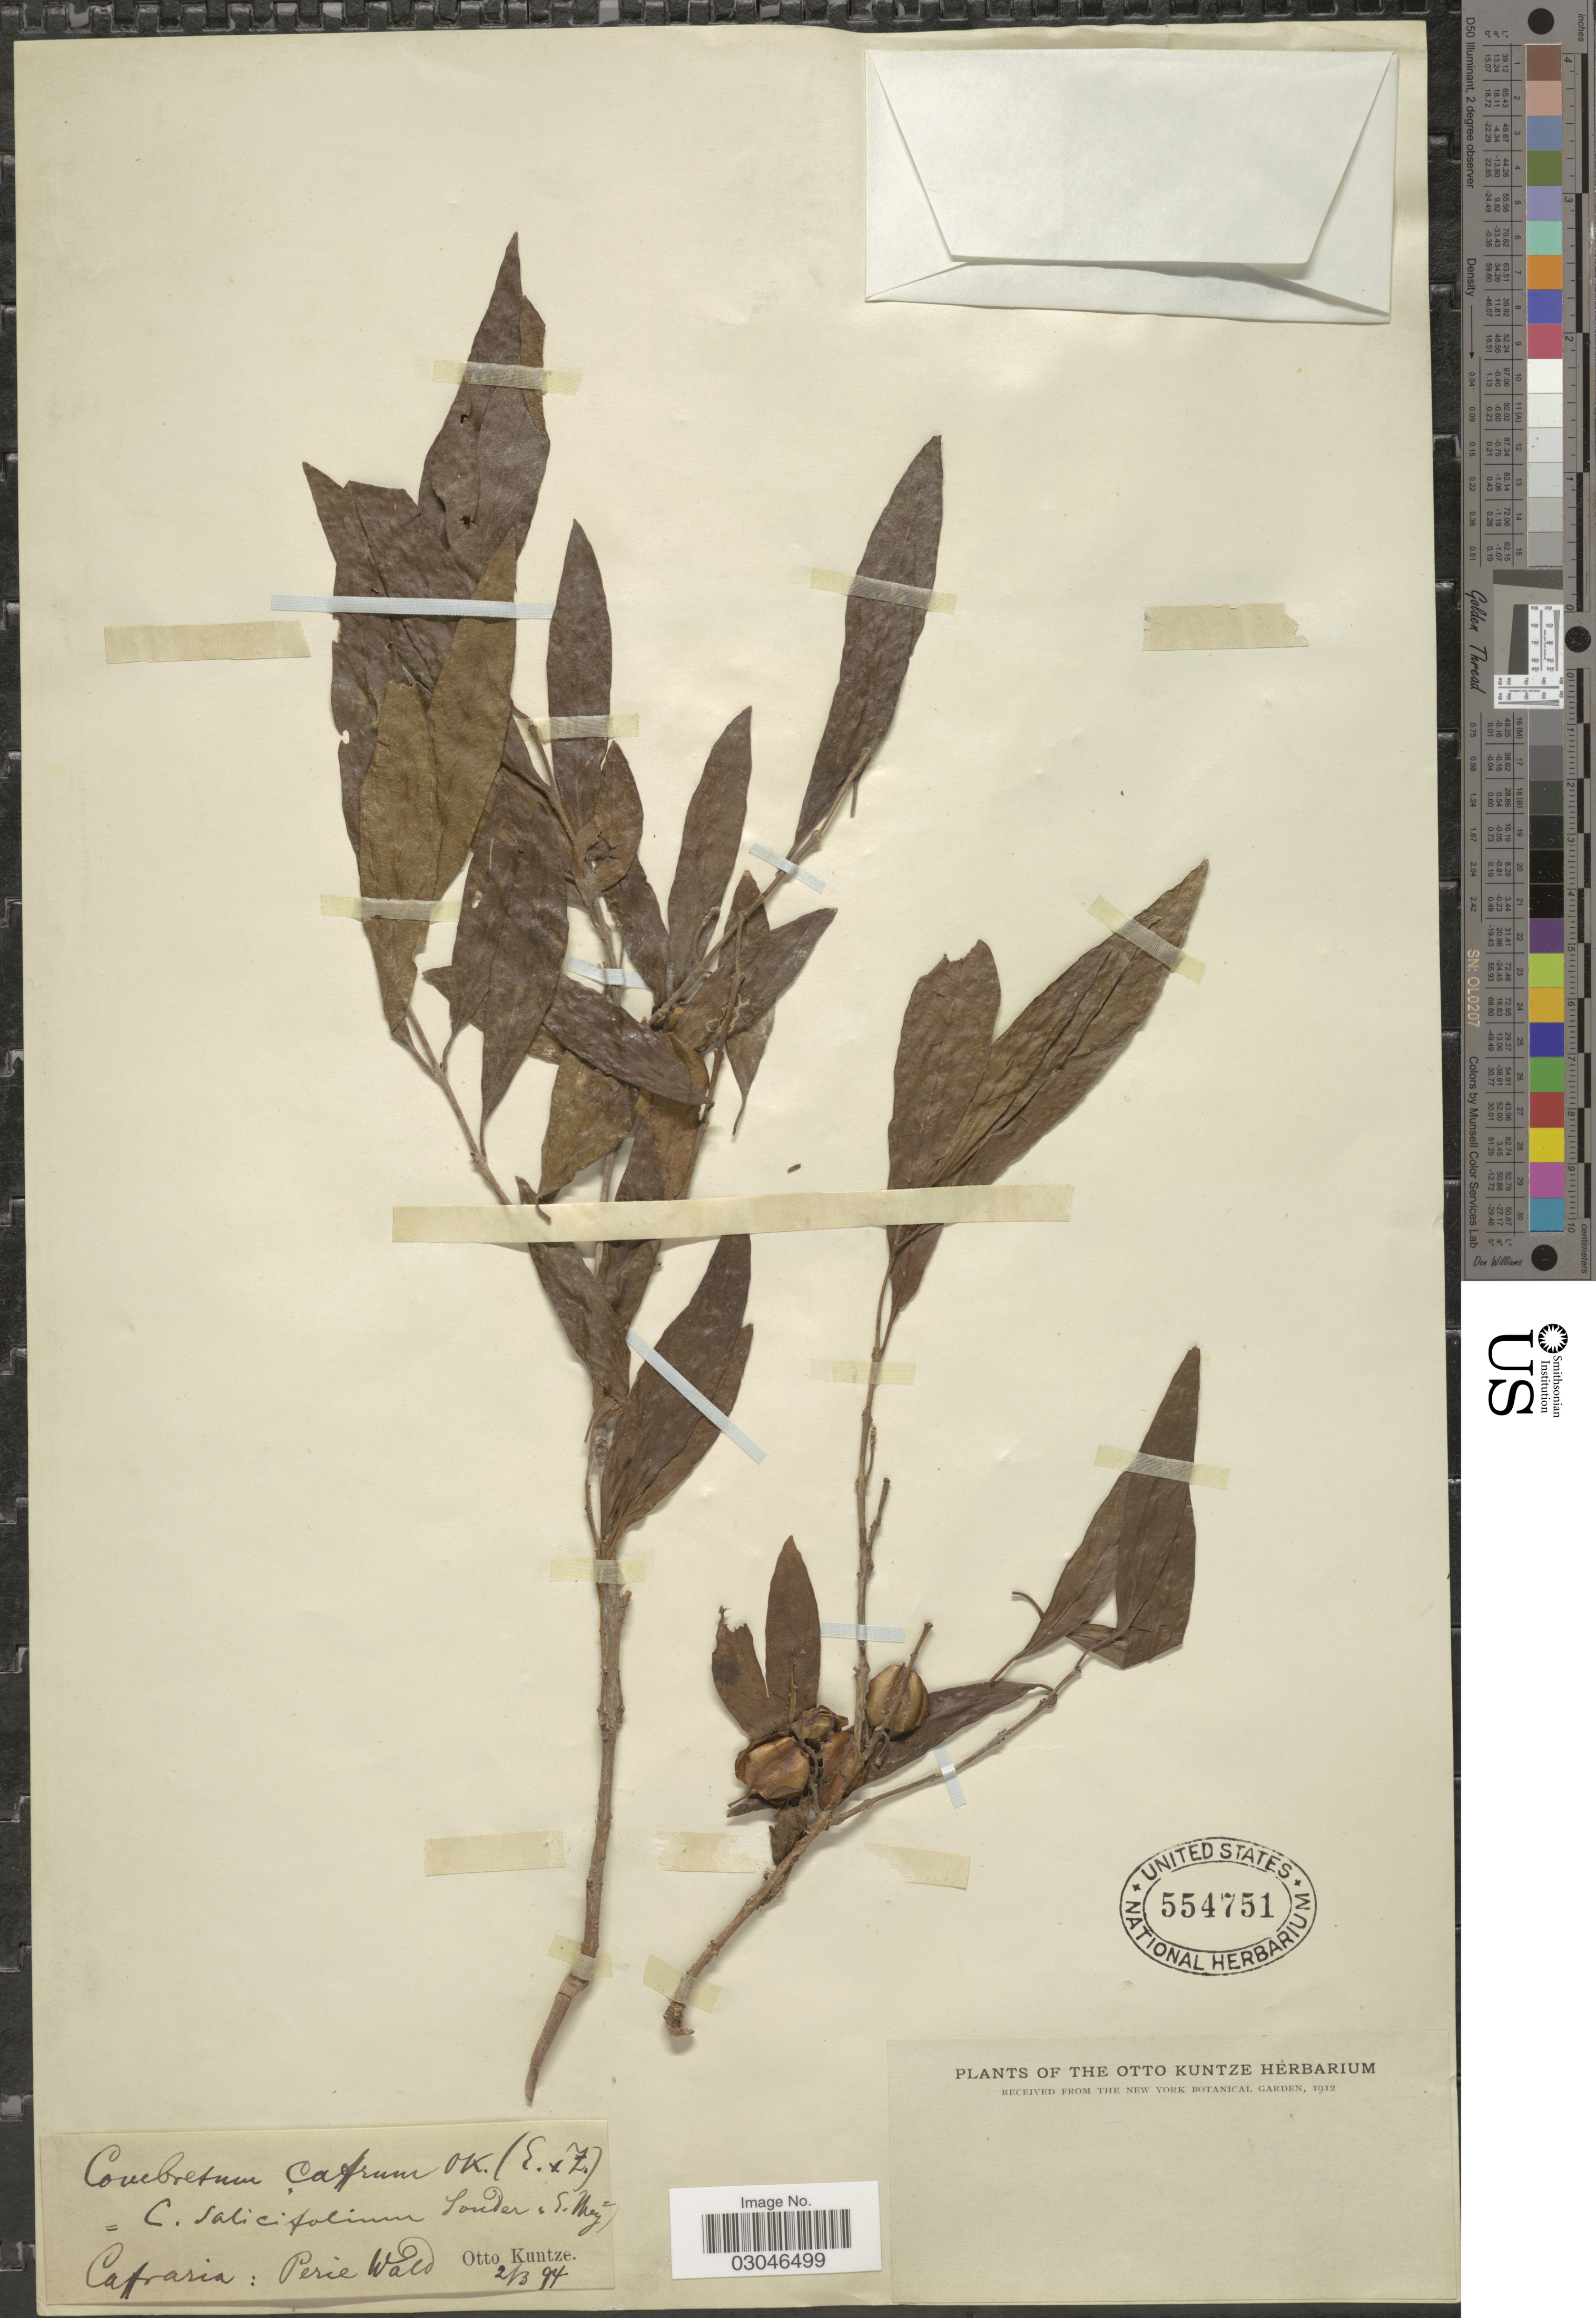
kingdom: Plantae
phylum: Tracheophyta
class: Magnoliopsida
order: Myrtales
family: Combretaceae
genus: Combretum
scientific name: Combretum caffrum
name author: (Eckl. & Zeyh.) Kuntze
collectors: C.E.O. Kuntze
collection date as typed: Transcribed d/m/y: 2/3/94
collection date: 1894-03-02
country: South Africa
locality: Cafrasia [interpreted]: Perie Wald.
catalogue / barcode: US 554751